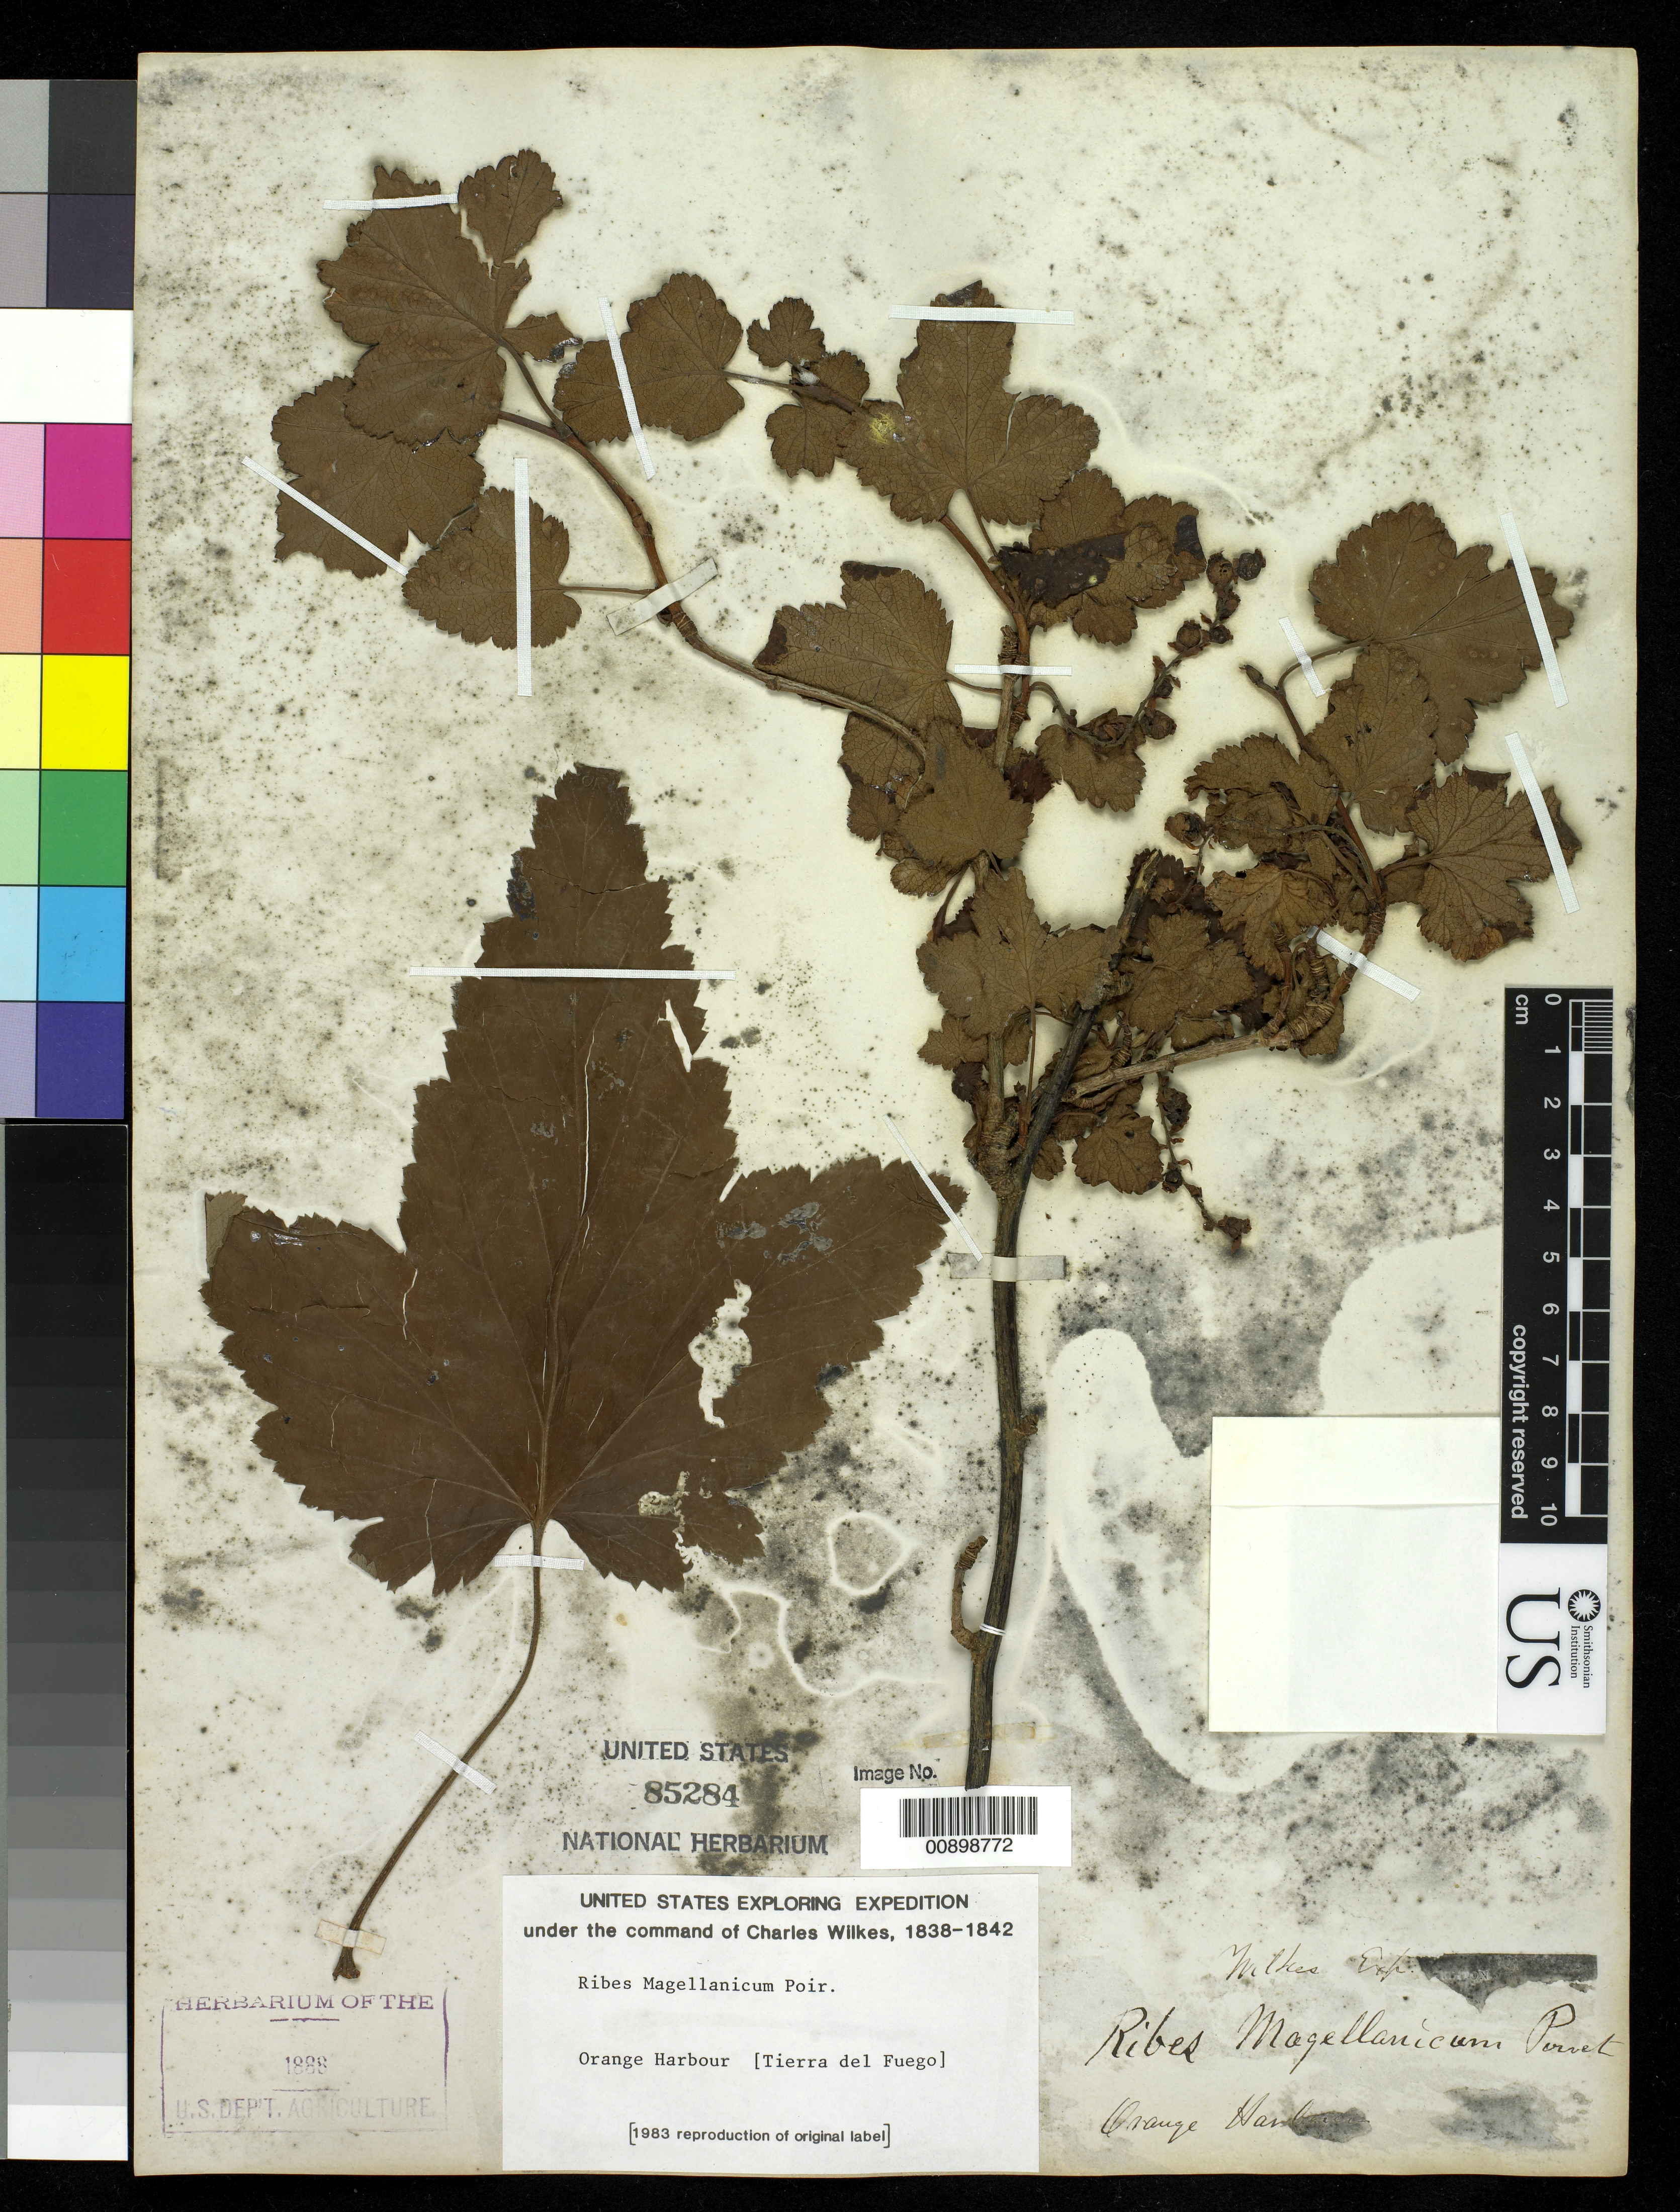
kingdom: Plantae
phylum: Tracheophyta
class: Magnoliopsida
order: Saxifragales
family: Grossulariaceae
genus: Ribes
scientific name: Ribes magellanicum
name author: Poir.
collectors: Wilkes Explor. Exped.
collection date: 1838/1842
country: Argentina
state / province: Tierra del Fuego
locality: Orange Harbour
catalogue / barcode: US 85284